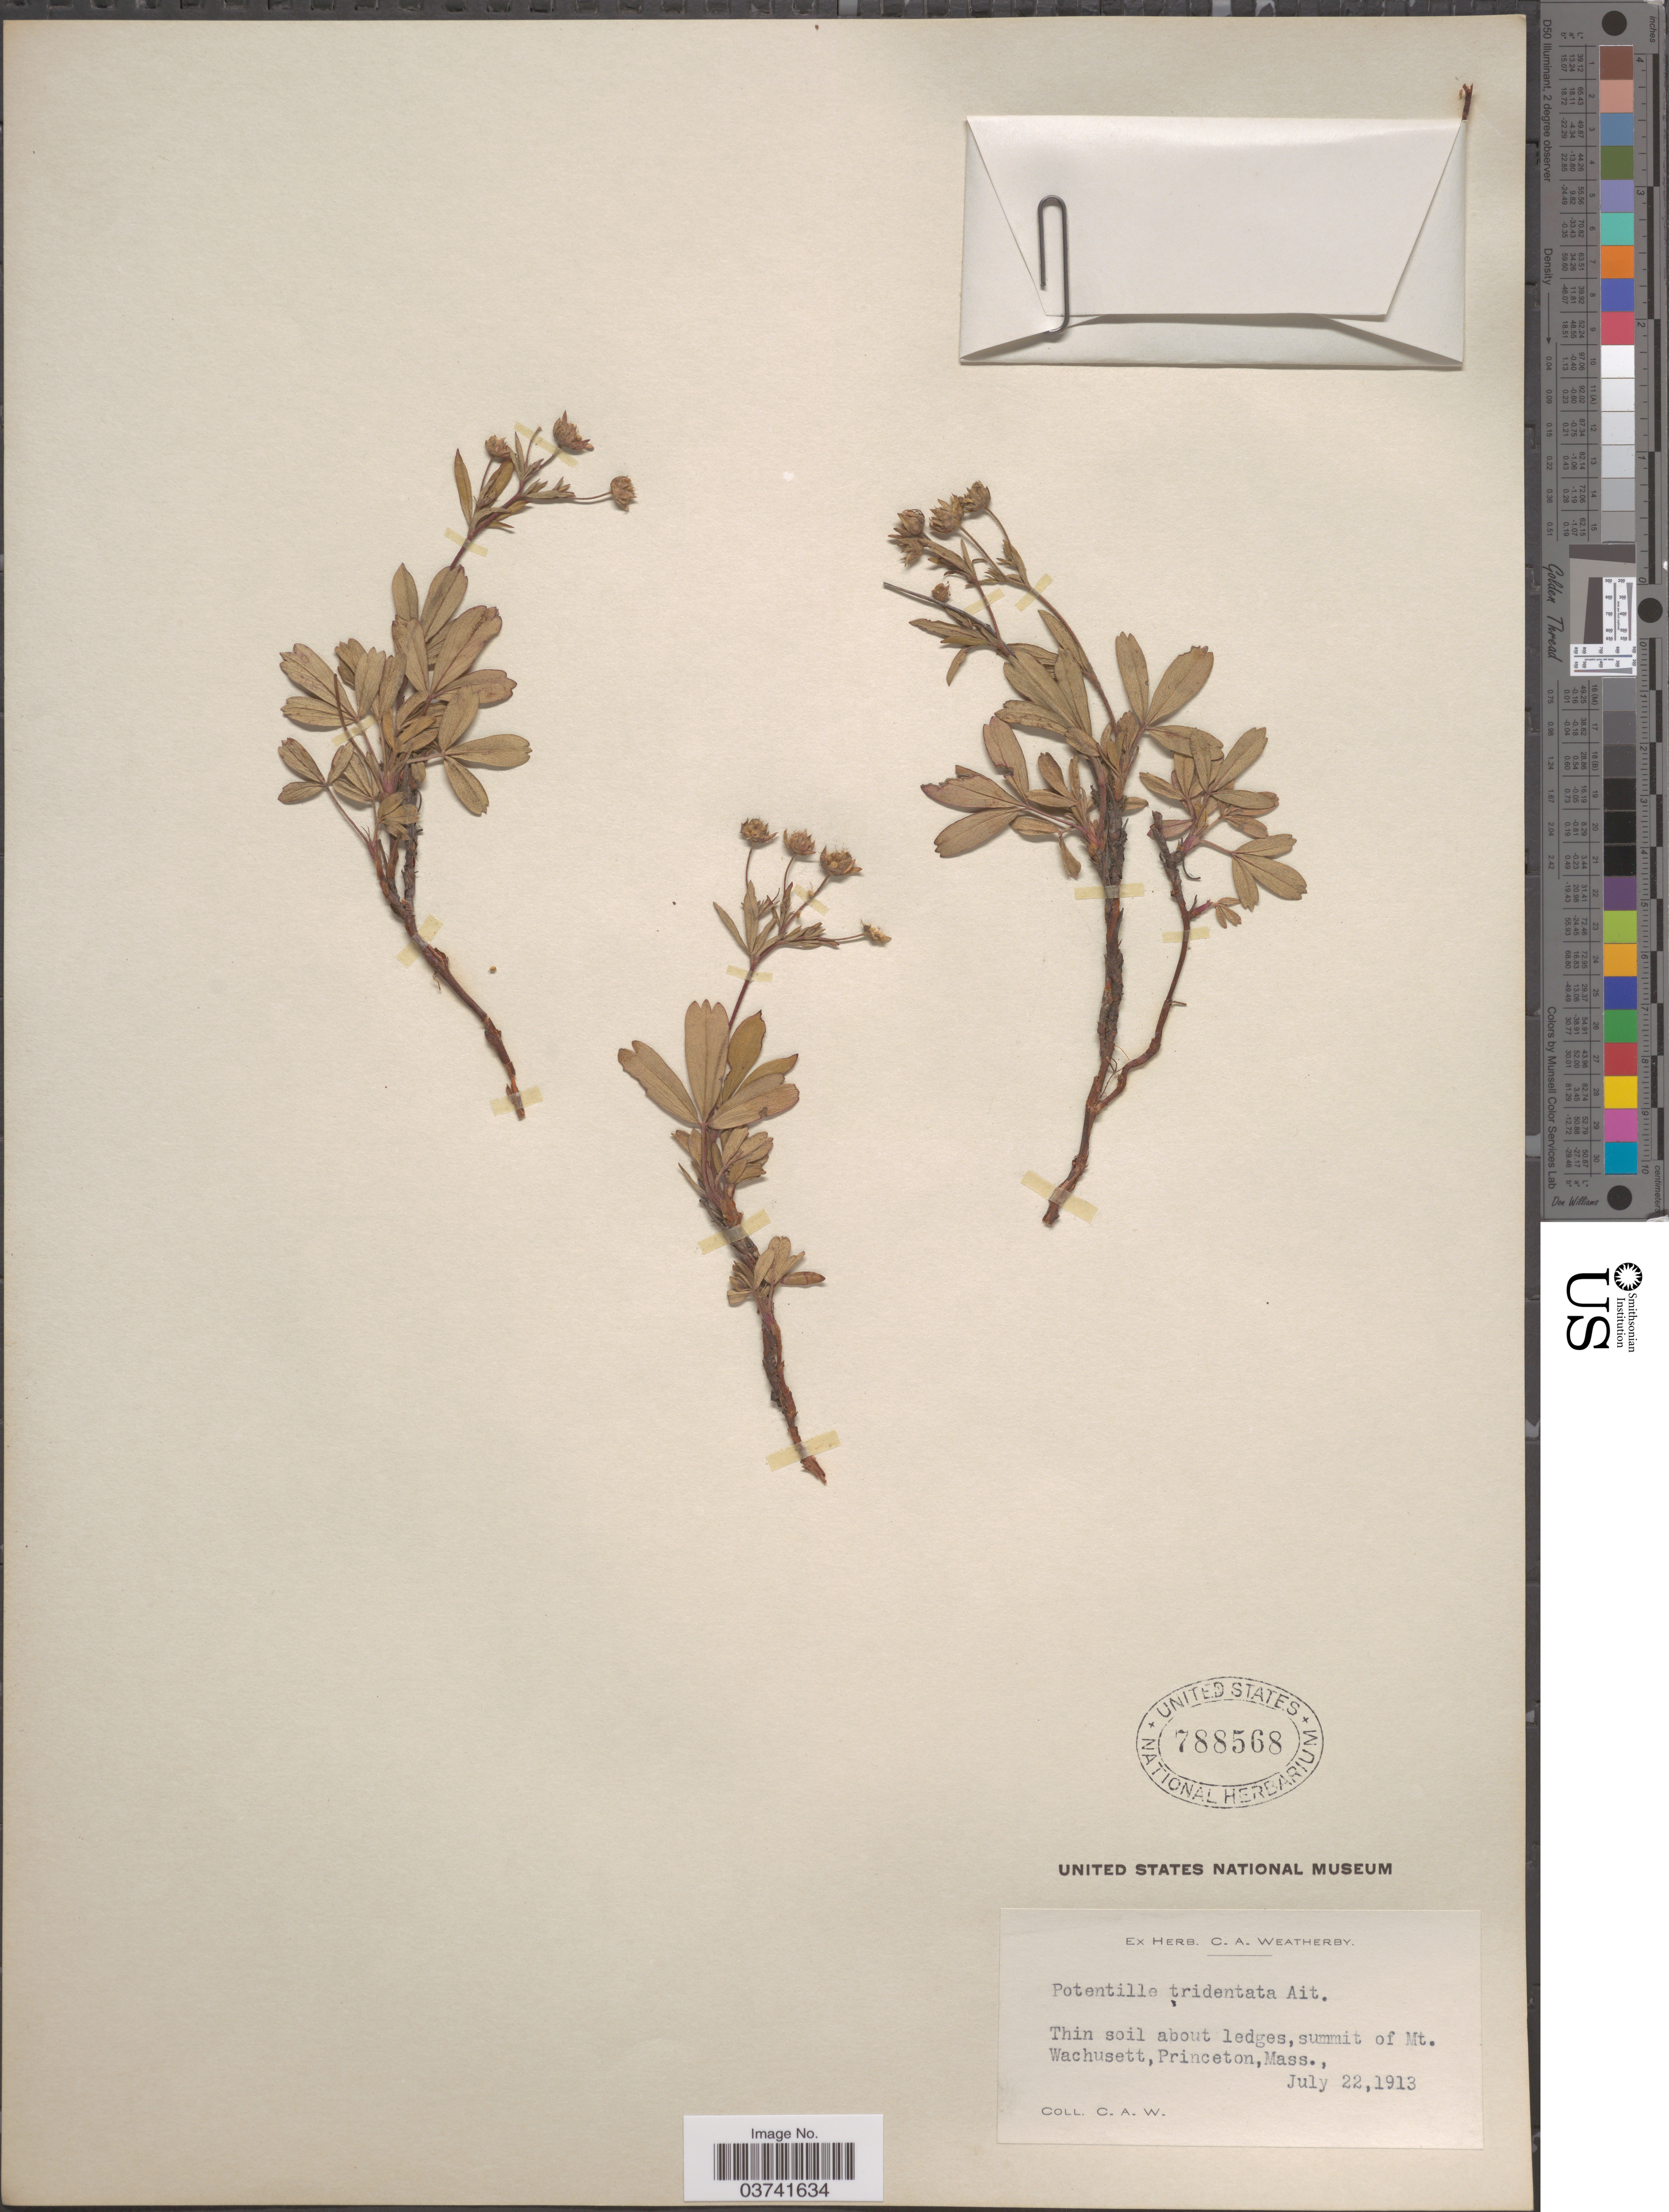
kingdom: Plantae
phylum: Tracheophyta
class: Magnoliopsida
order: Rosales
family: Rosaceae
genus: Potentilla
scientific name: Potentilla tridentata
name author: Aiton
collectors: C. A. Weatherby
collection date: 1913-07-22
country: United States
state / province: Massachusetts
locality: Summit of Mt. Wachusett, Princeton.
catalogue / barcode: US 788568